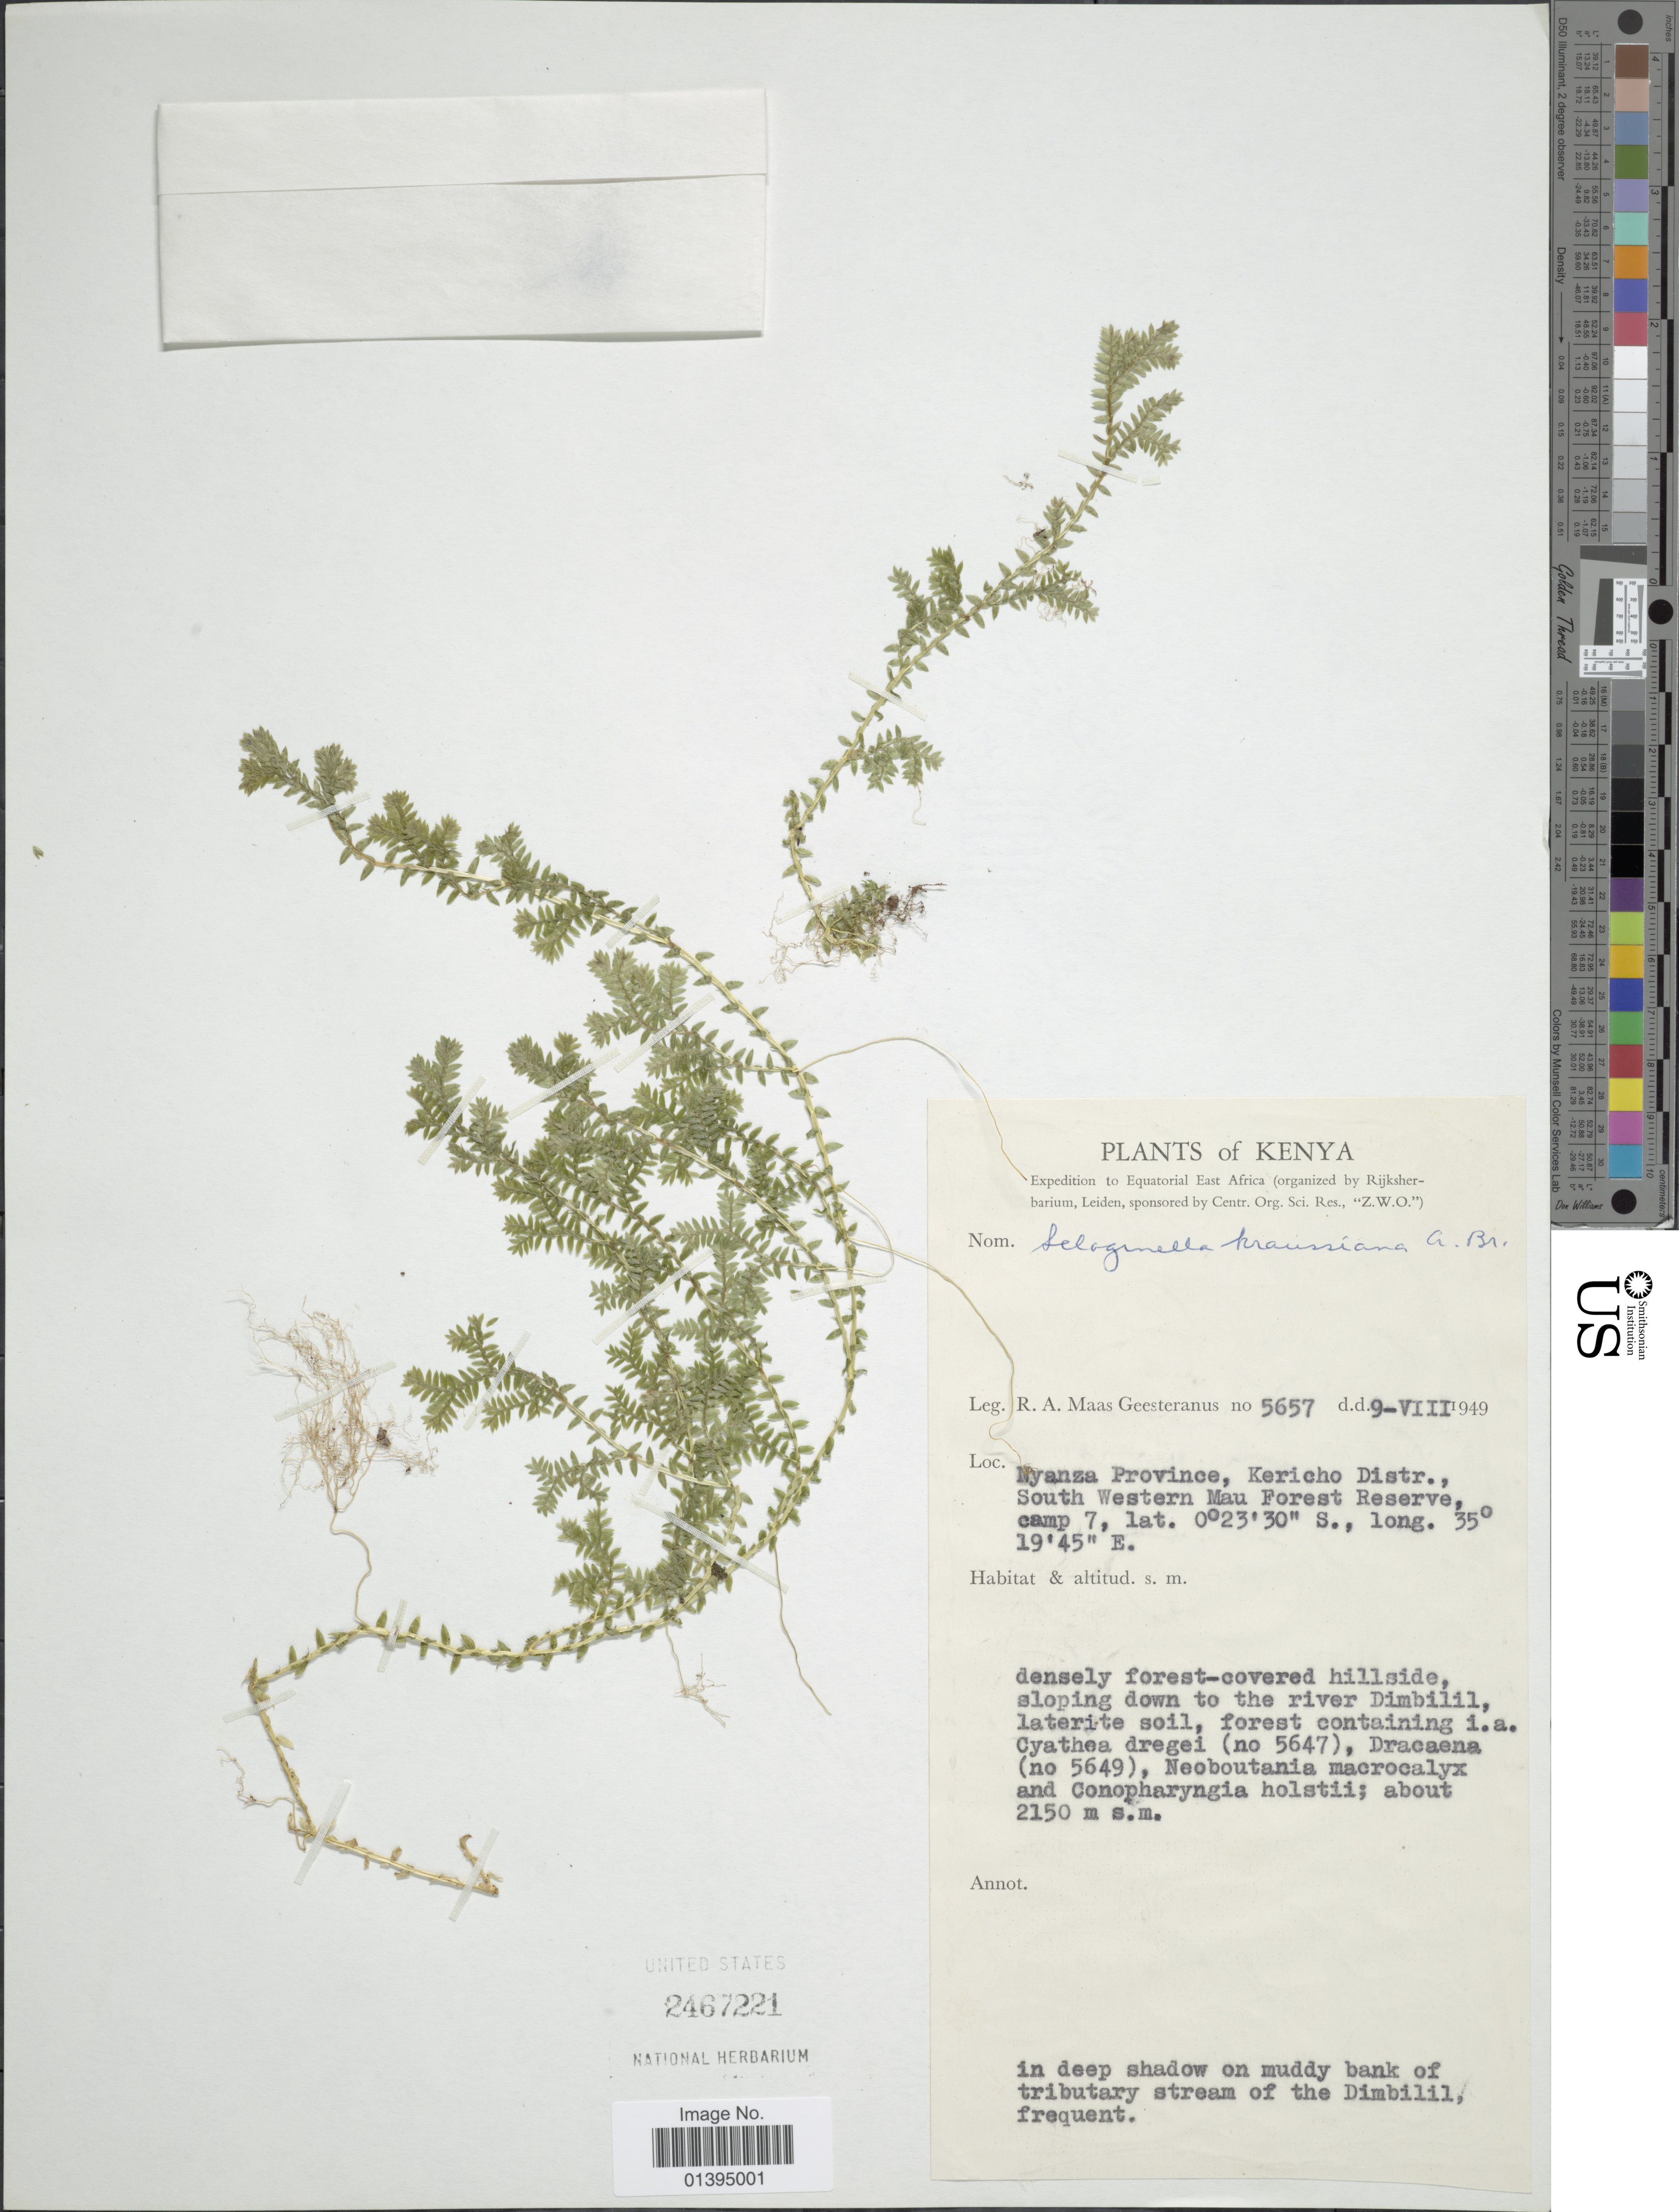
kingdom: Plantae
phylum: Tracheophyta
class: Lycopodiopsida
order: Selaginellales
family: Selaginellaceae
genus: Selaginella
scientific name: Selaginella kraussiana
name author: (Kunze) A. Braun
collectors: R. A. Maas Geesteranus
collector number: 5657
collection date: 1949-08-09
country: Kenya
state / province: Kericho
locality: Kericho District, South Western Mau Forest Reserve, camp 7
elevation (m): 2150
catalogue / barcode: US 2467221